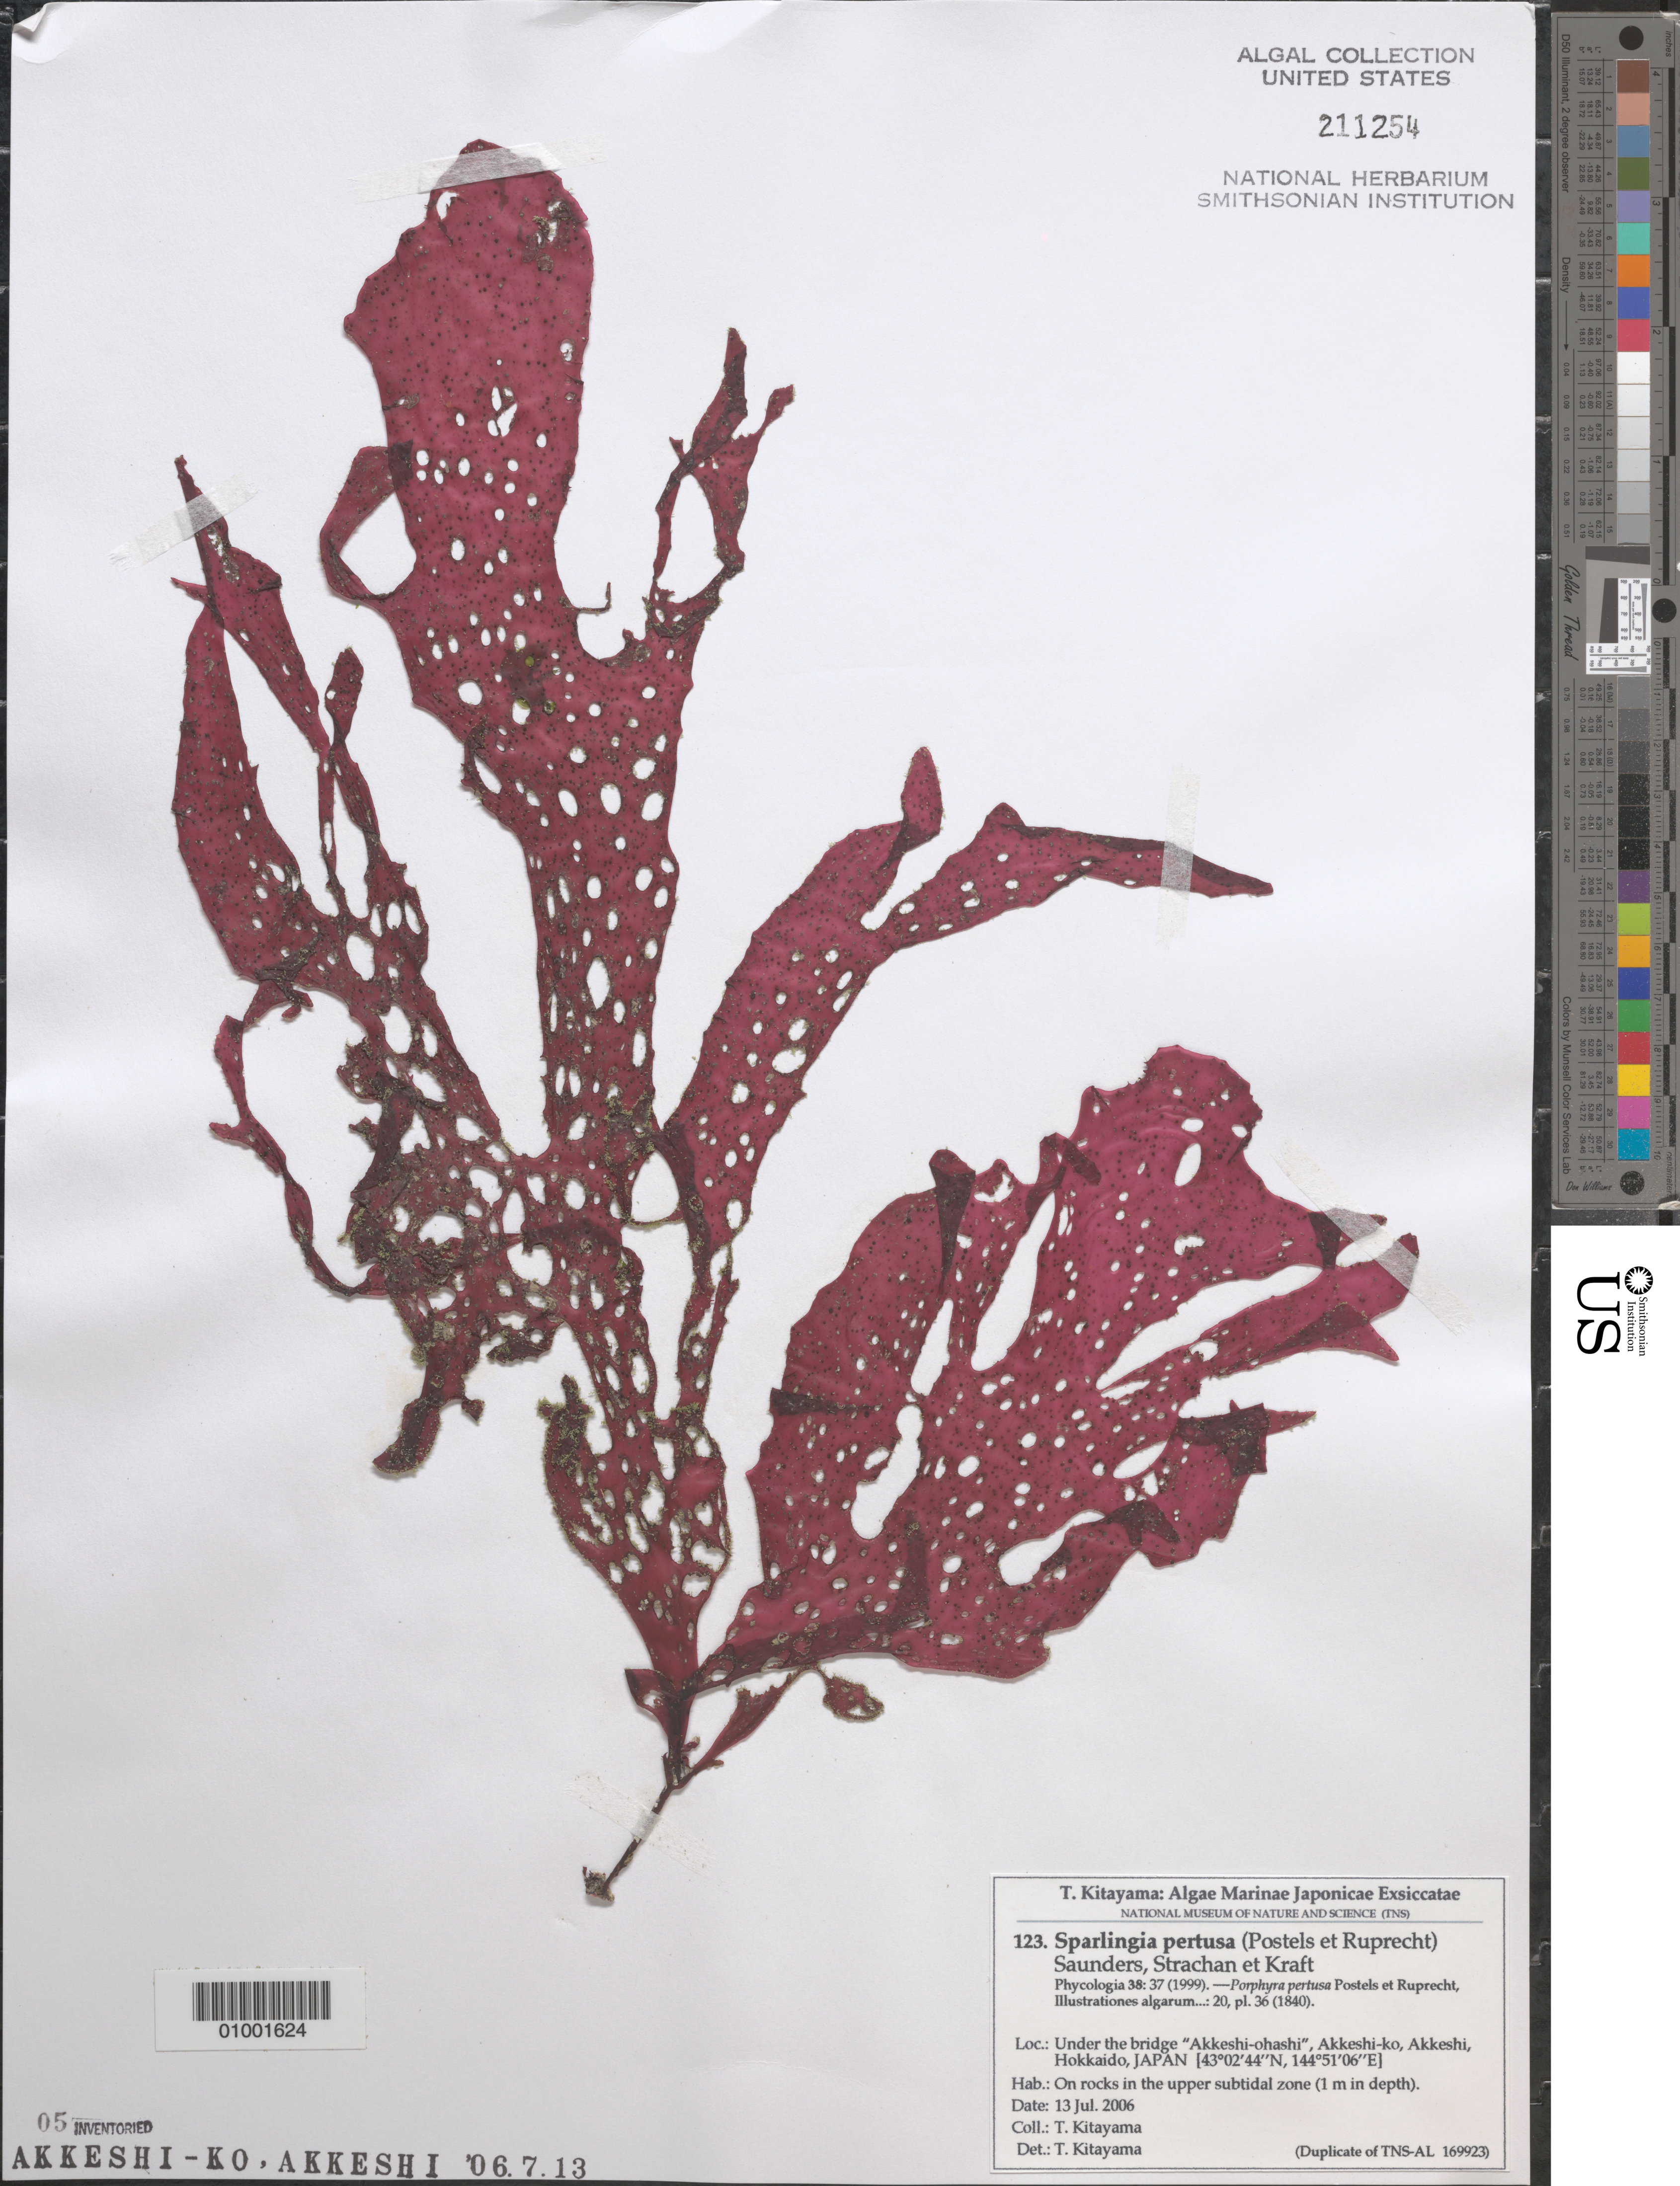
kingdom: Plantae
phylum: Rhodophyta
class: Florideophyceae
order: Rhodymeniales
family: Rhodymeniaceae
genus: Sparlingia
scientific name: Sparlingia pertusa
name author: (Postels & Rupr.) G.W. Saunders et al.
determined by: Kitayama, T.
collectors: T. Kitayama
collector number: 123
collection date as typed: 13 Jul 2006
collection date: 2006-07-13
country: Japan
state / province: Hokkaido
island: Hokkaido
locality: Akkeshi-ko, Akkeshi, under the bridge "Akkeshi-ohashi"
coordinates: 43 02'44" N, 144 51'06" E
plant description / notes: Kitayama, T., Algae Marinae Japonicae Exsiccatae, Fasc. V (Nos. 101-125)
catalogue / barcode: US 211254